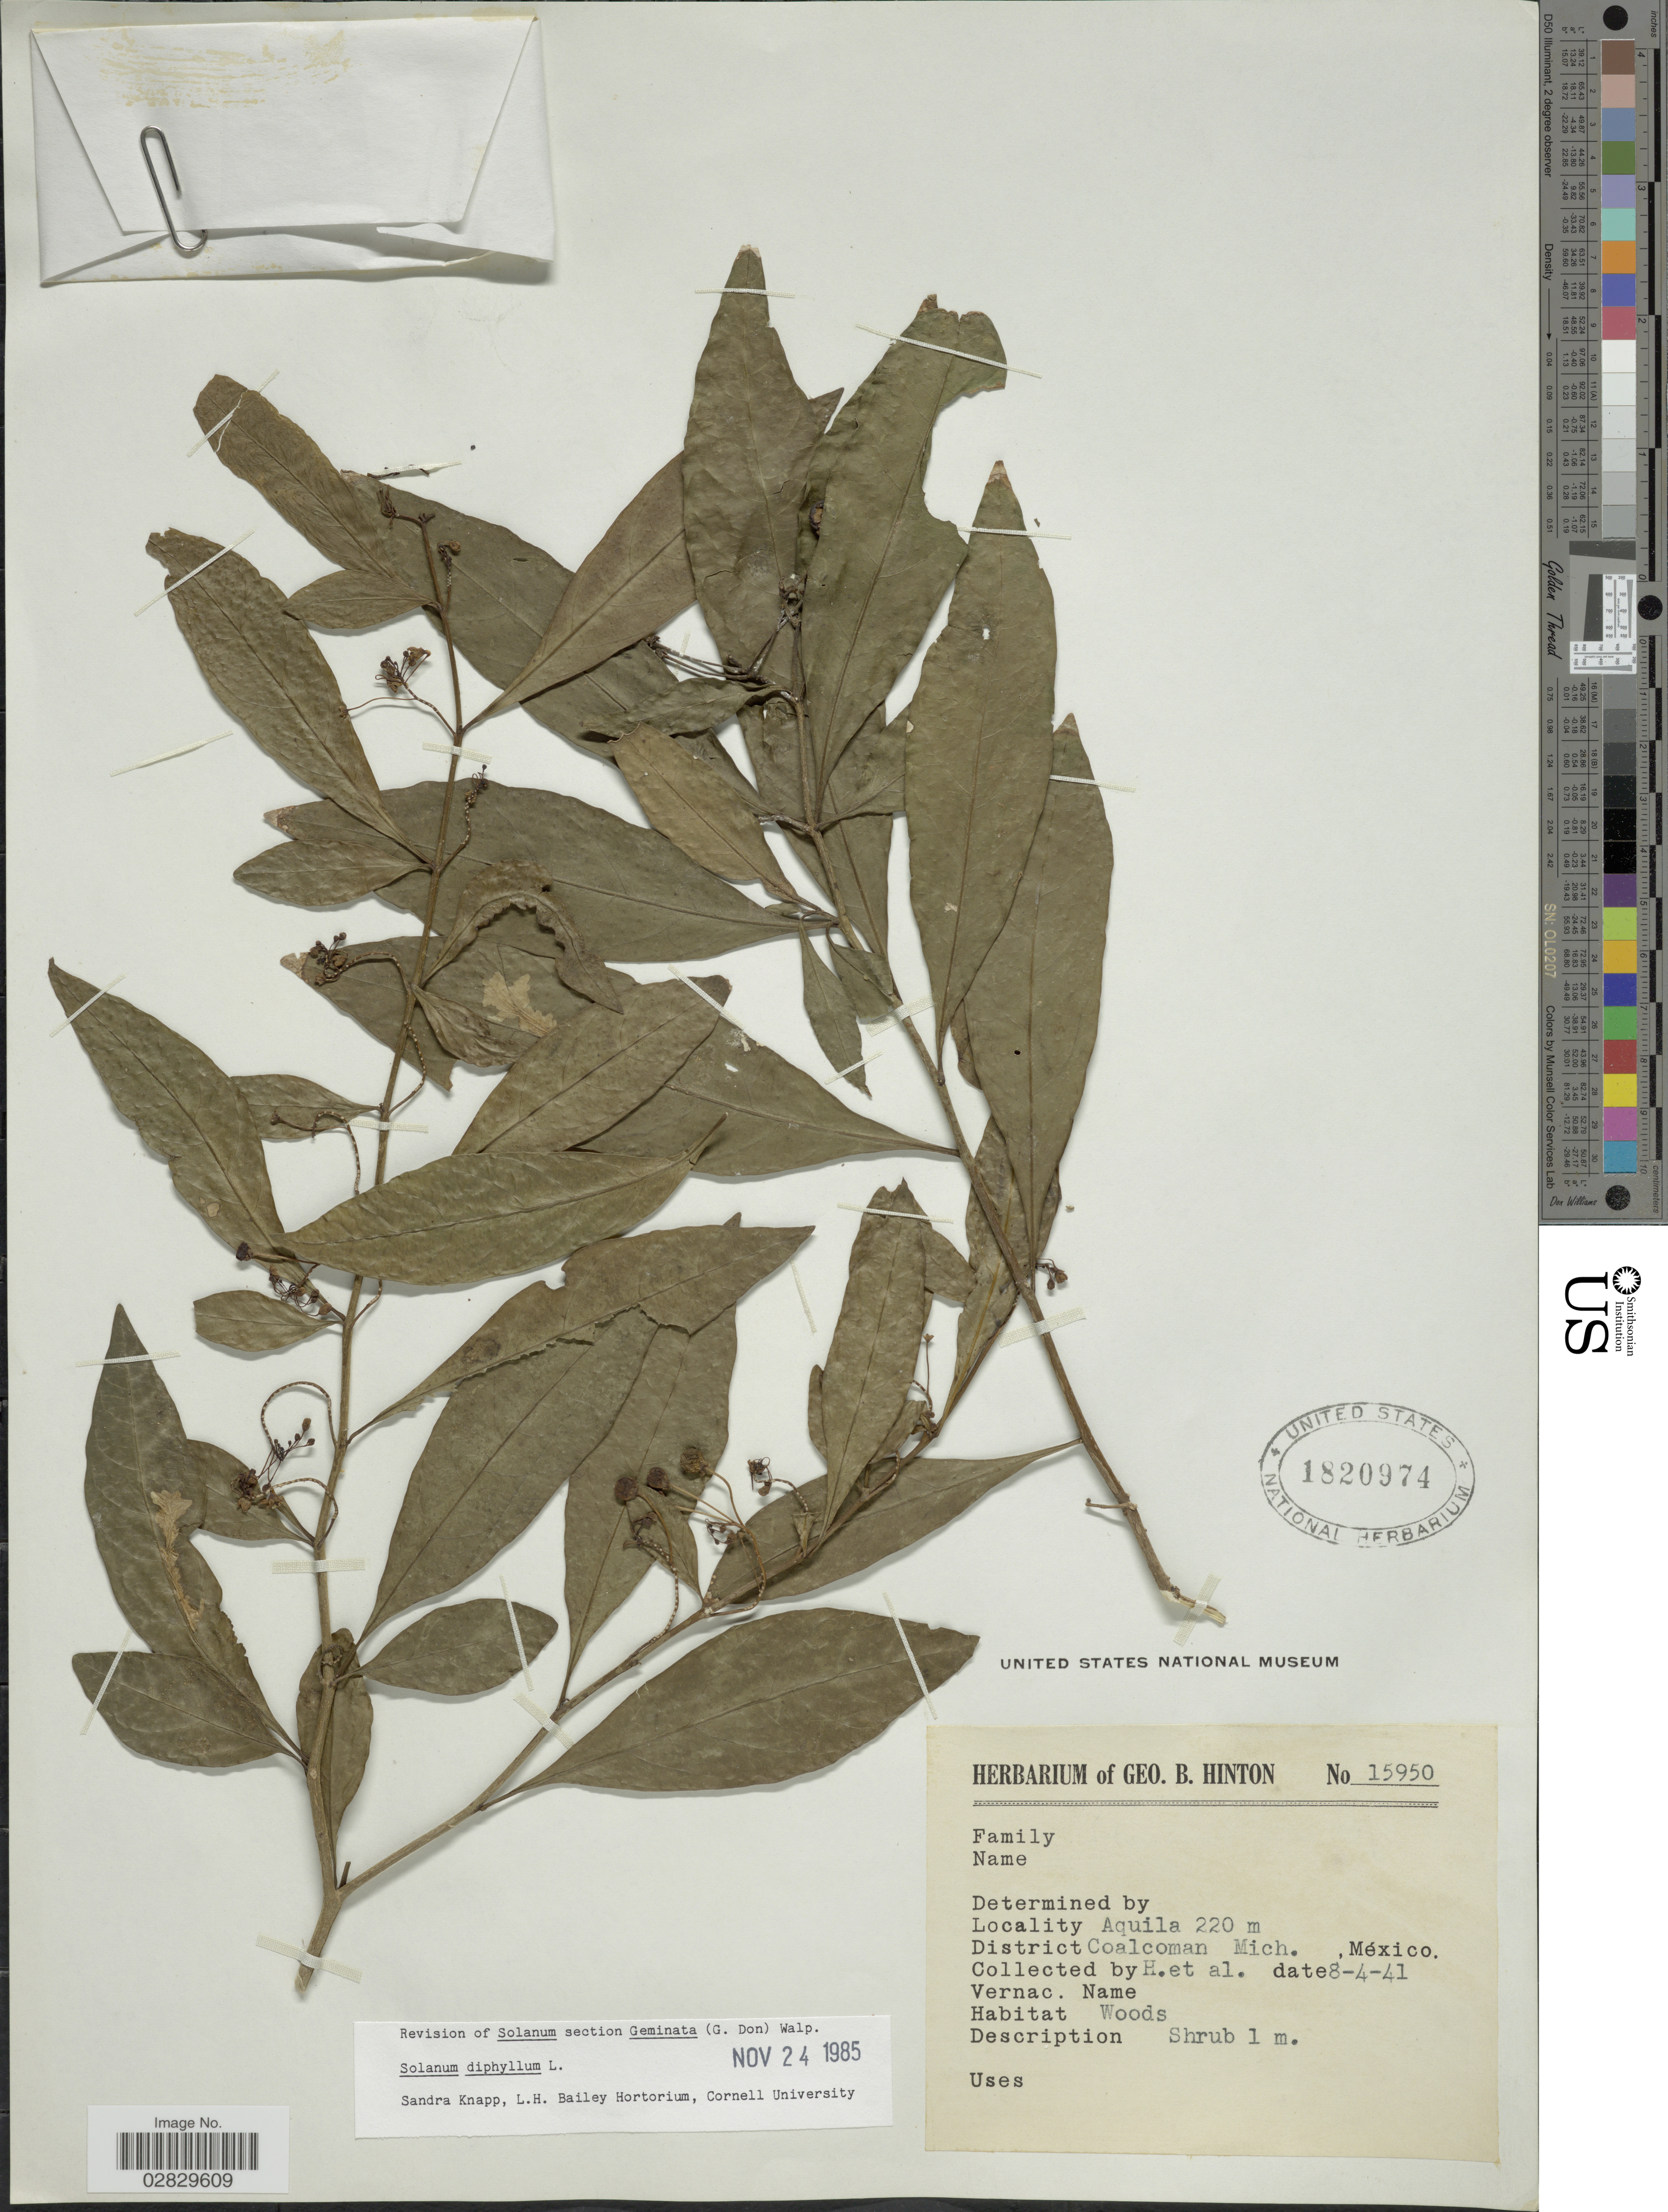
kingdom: Plantae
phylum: Tracheophyta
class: Magnoliopsida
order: Solanales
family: Solanaceae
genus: Solanum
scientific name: Solanum diphyllum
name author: L.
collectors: G. B. Hinton & et al.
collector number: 15950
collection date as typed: Transcribed d/m/y: 4/8/41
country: Mexico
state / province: Michoacán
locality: Aquila. District Coalcoman.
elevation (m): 220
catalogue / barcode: US 1820974